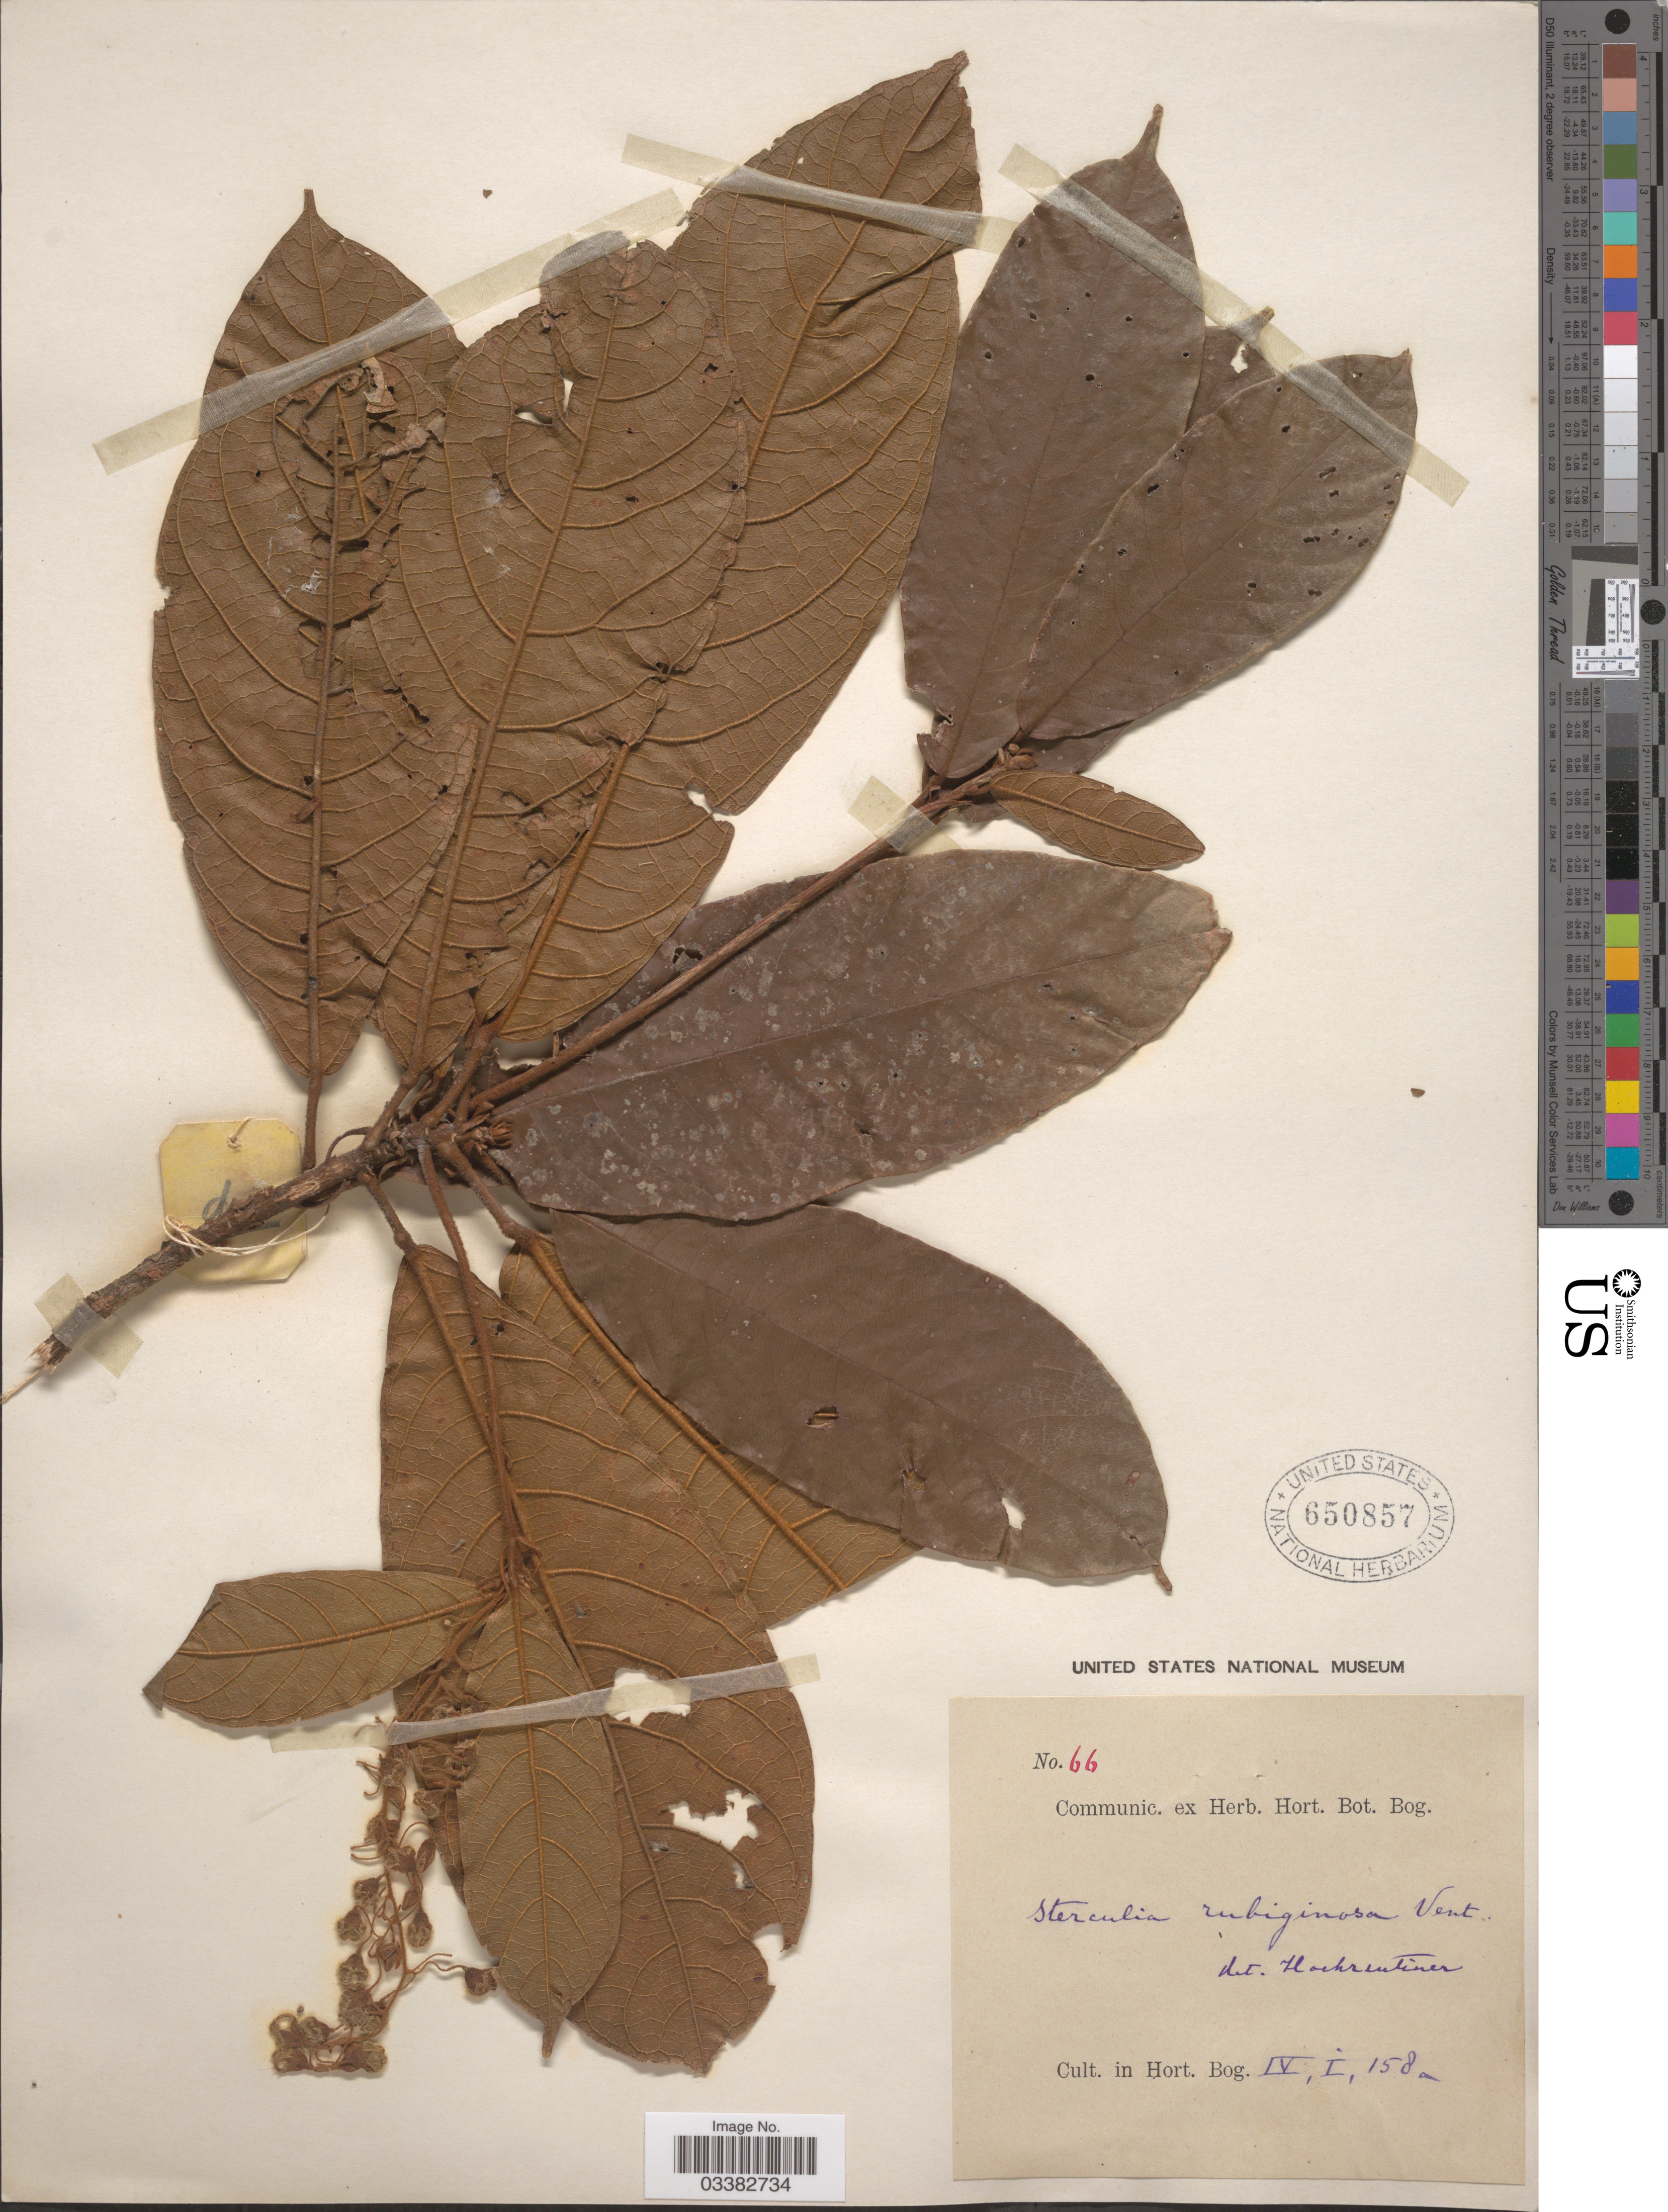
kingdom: Plantae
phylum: Tracheophyta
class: Magnoliopsida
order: Malvales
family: Malvaceae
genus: Sterculia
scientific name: Sterculia rubiginosa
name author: Vent.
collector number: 66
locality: Hort. Bog. IV, I, 158a [unsure placement]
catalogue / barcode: US 650857